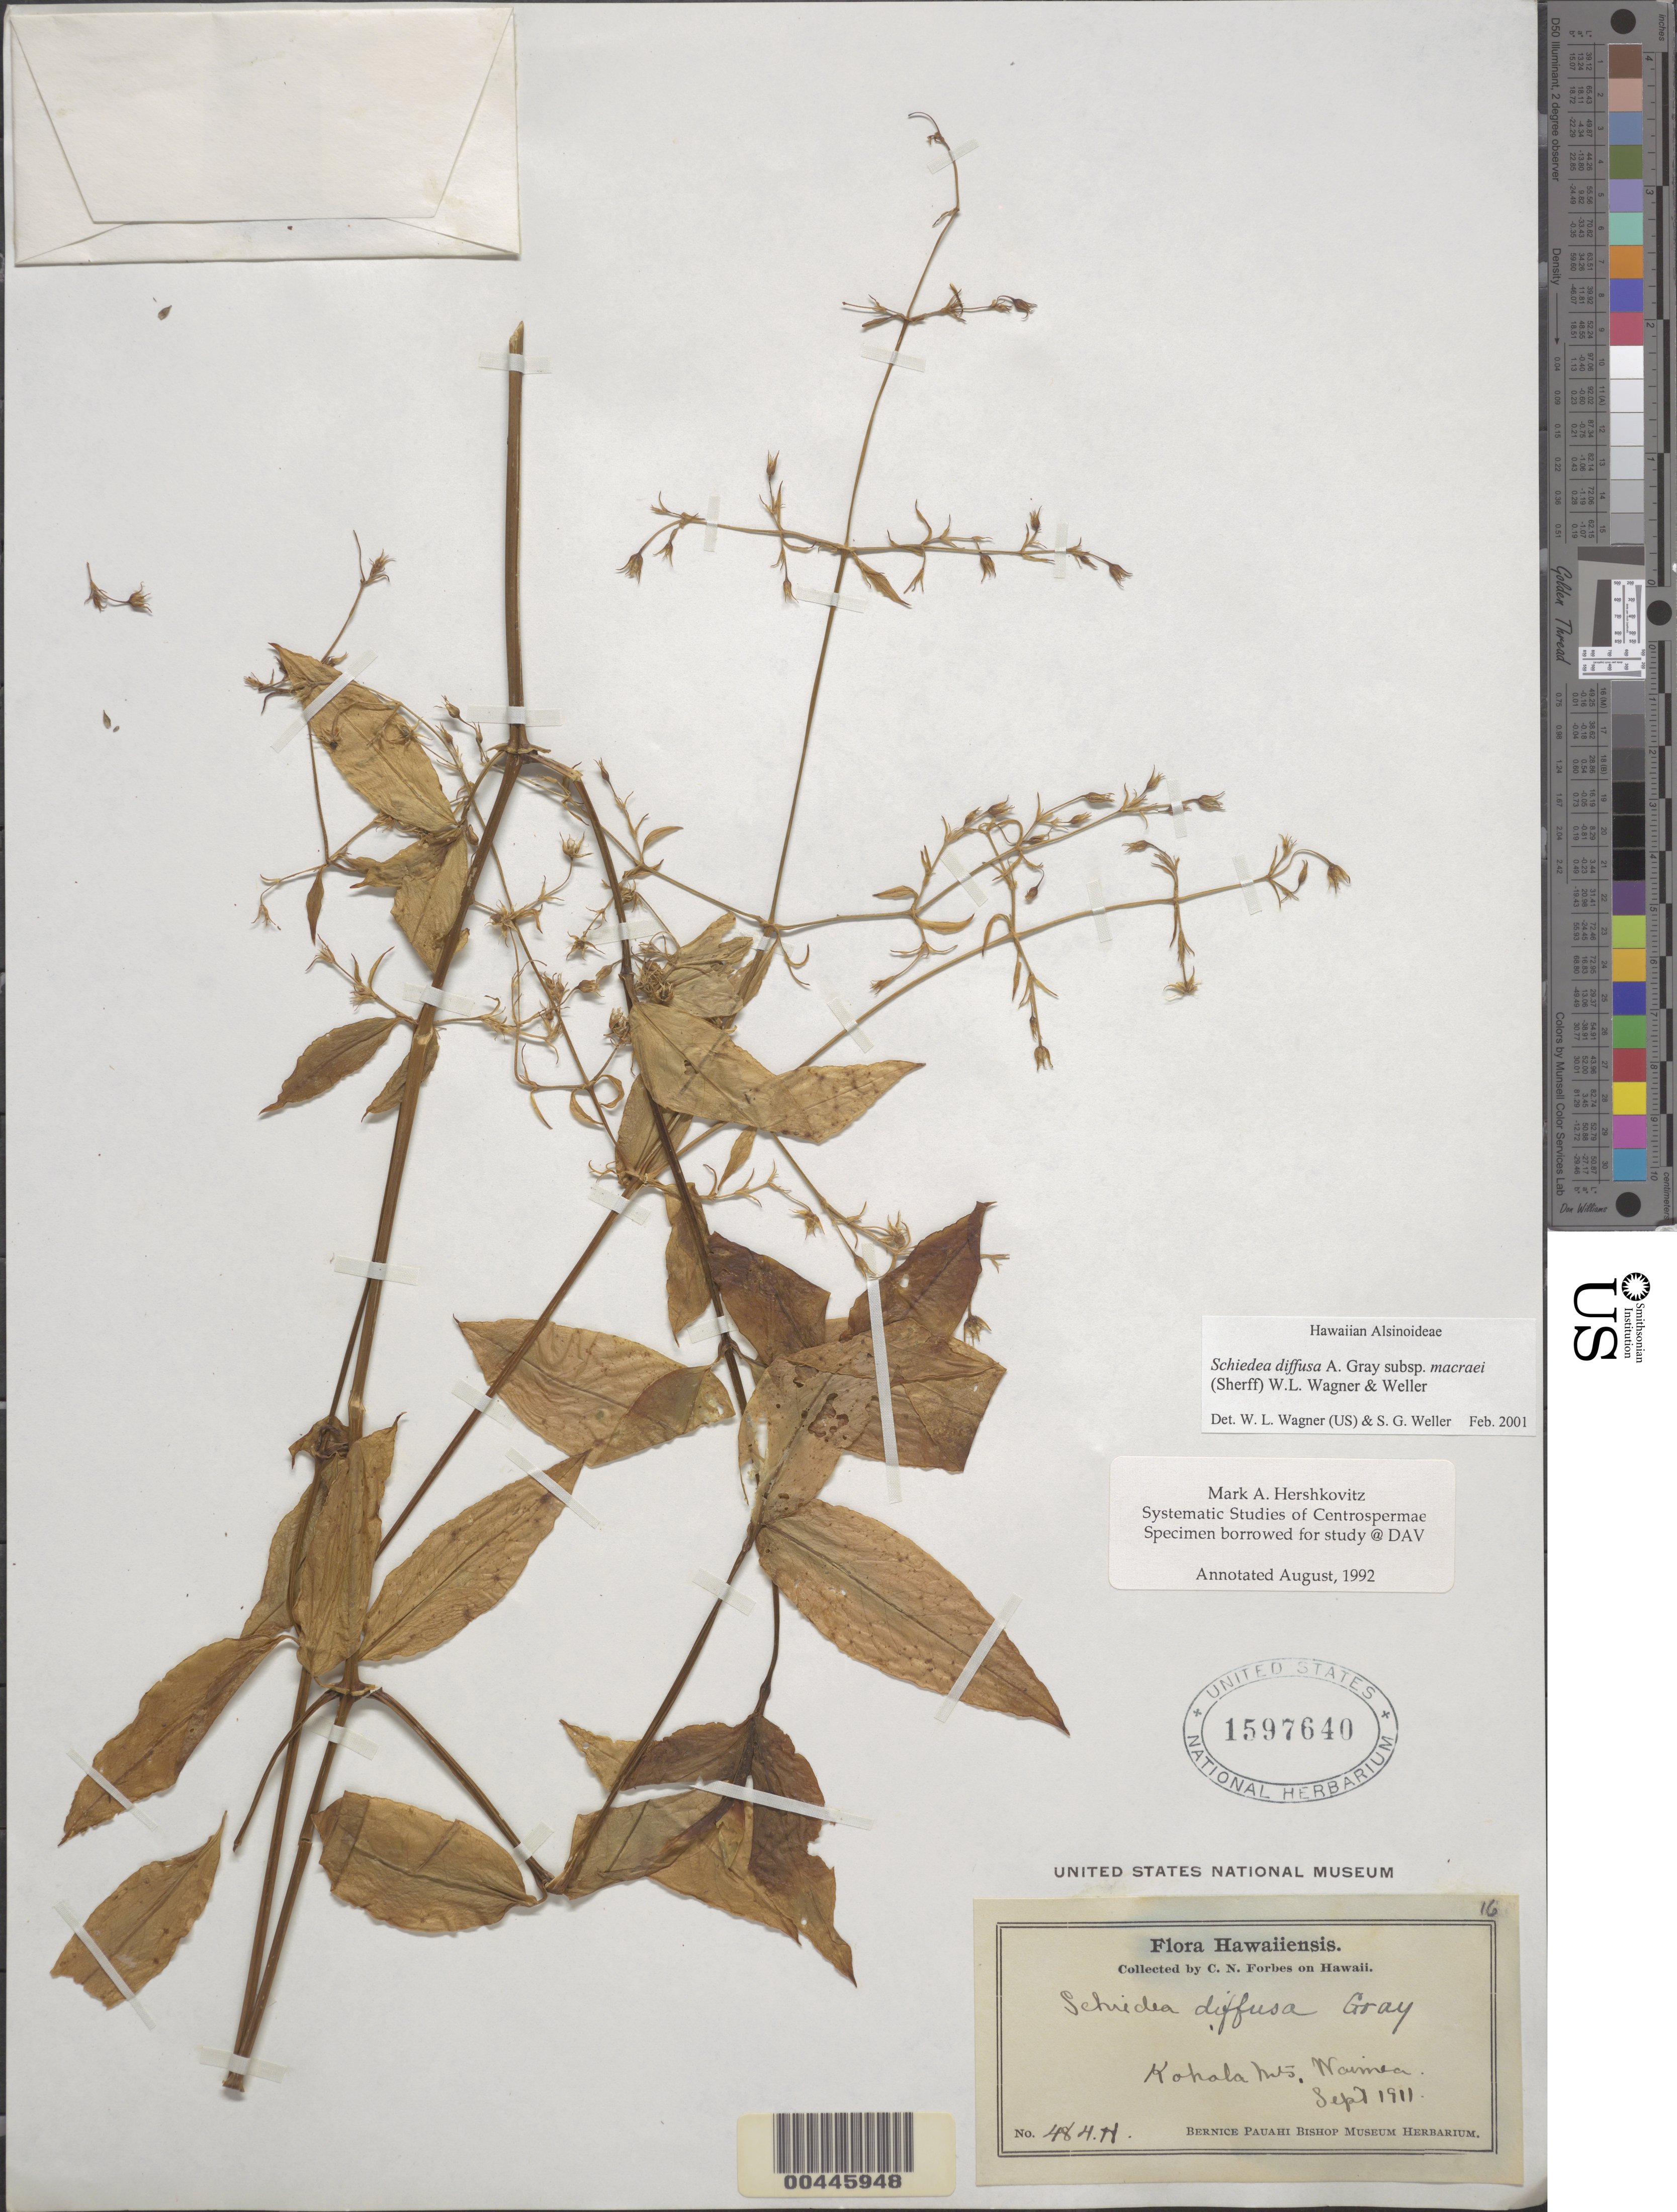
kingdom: Plantae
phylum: Tracheophyta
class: Magnoliopsida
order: Caryophyllales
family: Caryophyllaceae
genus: Schiedea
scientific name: Schiedea diffusa subsp. macraei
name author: (Sherff) W.L. Wagner & Weller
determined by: Wagner, W. L.; Weller, Stephen G.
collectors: C. N. Forbes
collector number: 484.H.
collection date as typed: Sep 1911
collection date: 1911-09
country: United States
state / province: Hawaii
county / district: Hawaii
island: Hawaii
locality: Kohala Mts., Waimea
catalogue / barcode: US 1597640